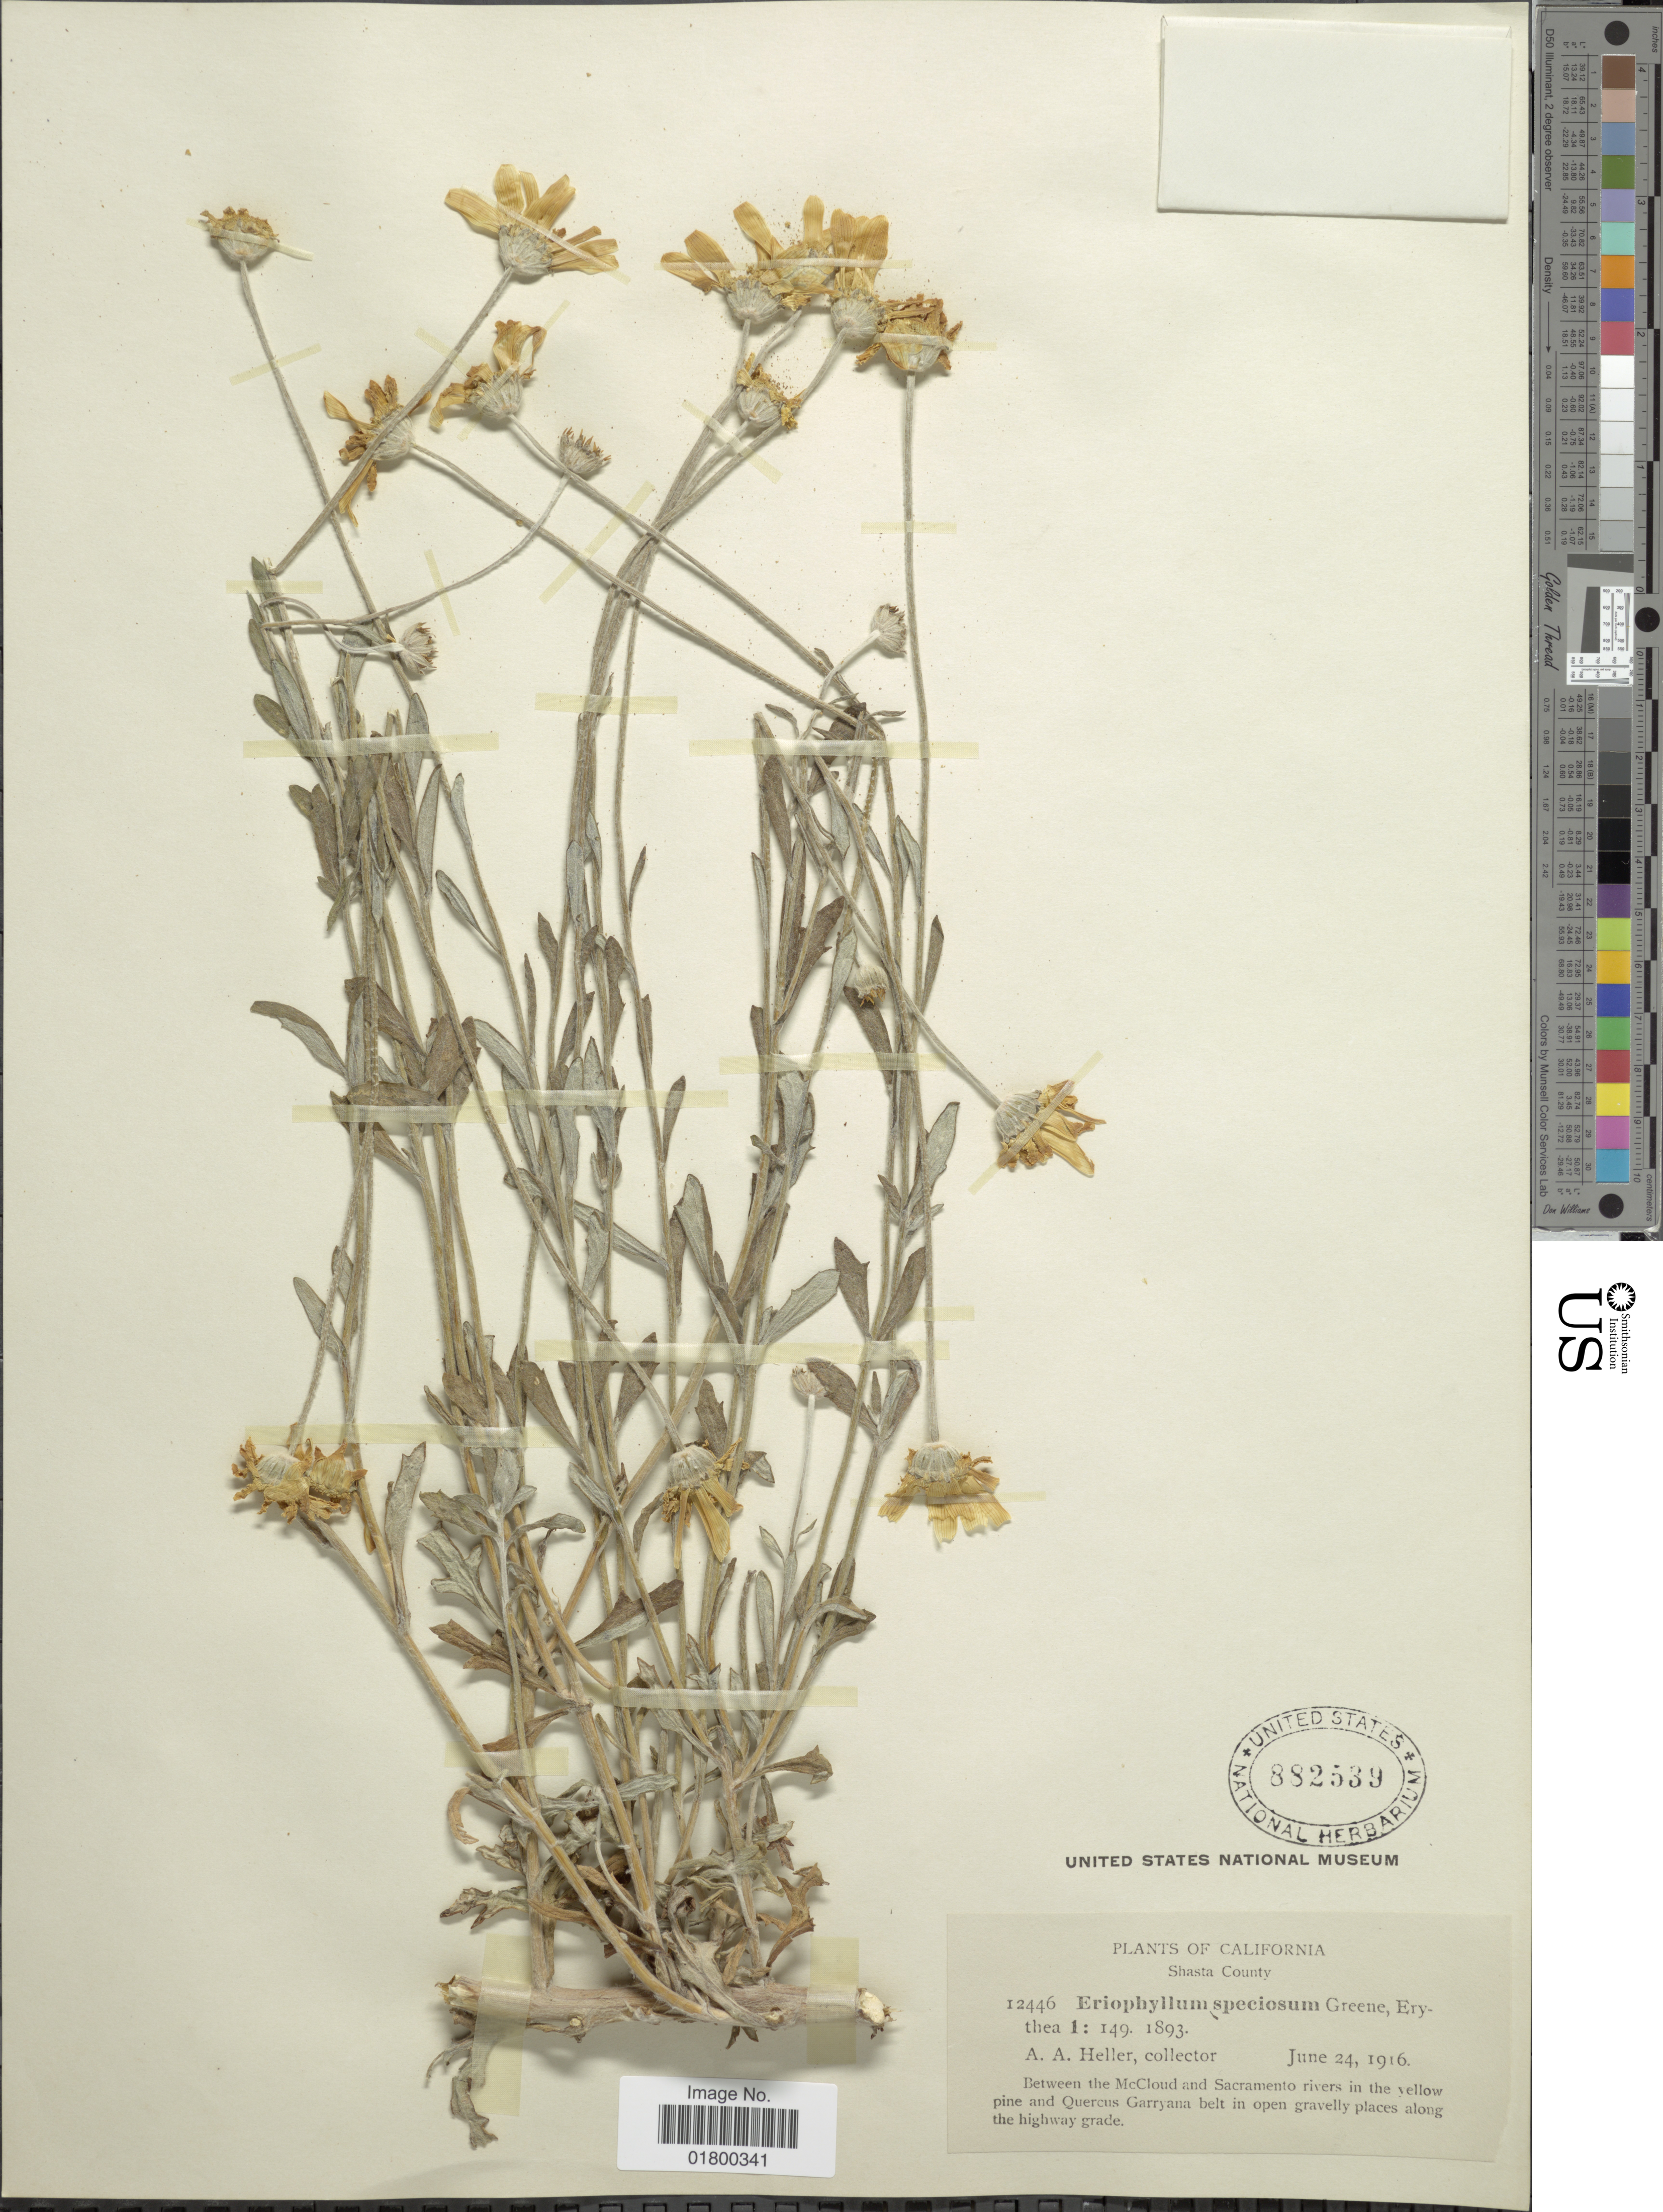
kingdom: Plantae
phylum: Tracheophyta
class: Magnoliopsida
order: Asterales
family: Asteraceae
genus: Eriophyllum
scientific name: Eriophyllum lanatum var. grandiflorum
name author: (A. Gray) Jeps.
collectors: A. A. Heller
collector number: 12446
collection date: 1916-06-24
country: United States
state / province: California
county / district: Shasta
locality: Shasta County, Between the McCloud and Sacramento rivers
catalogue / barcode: US 882539